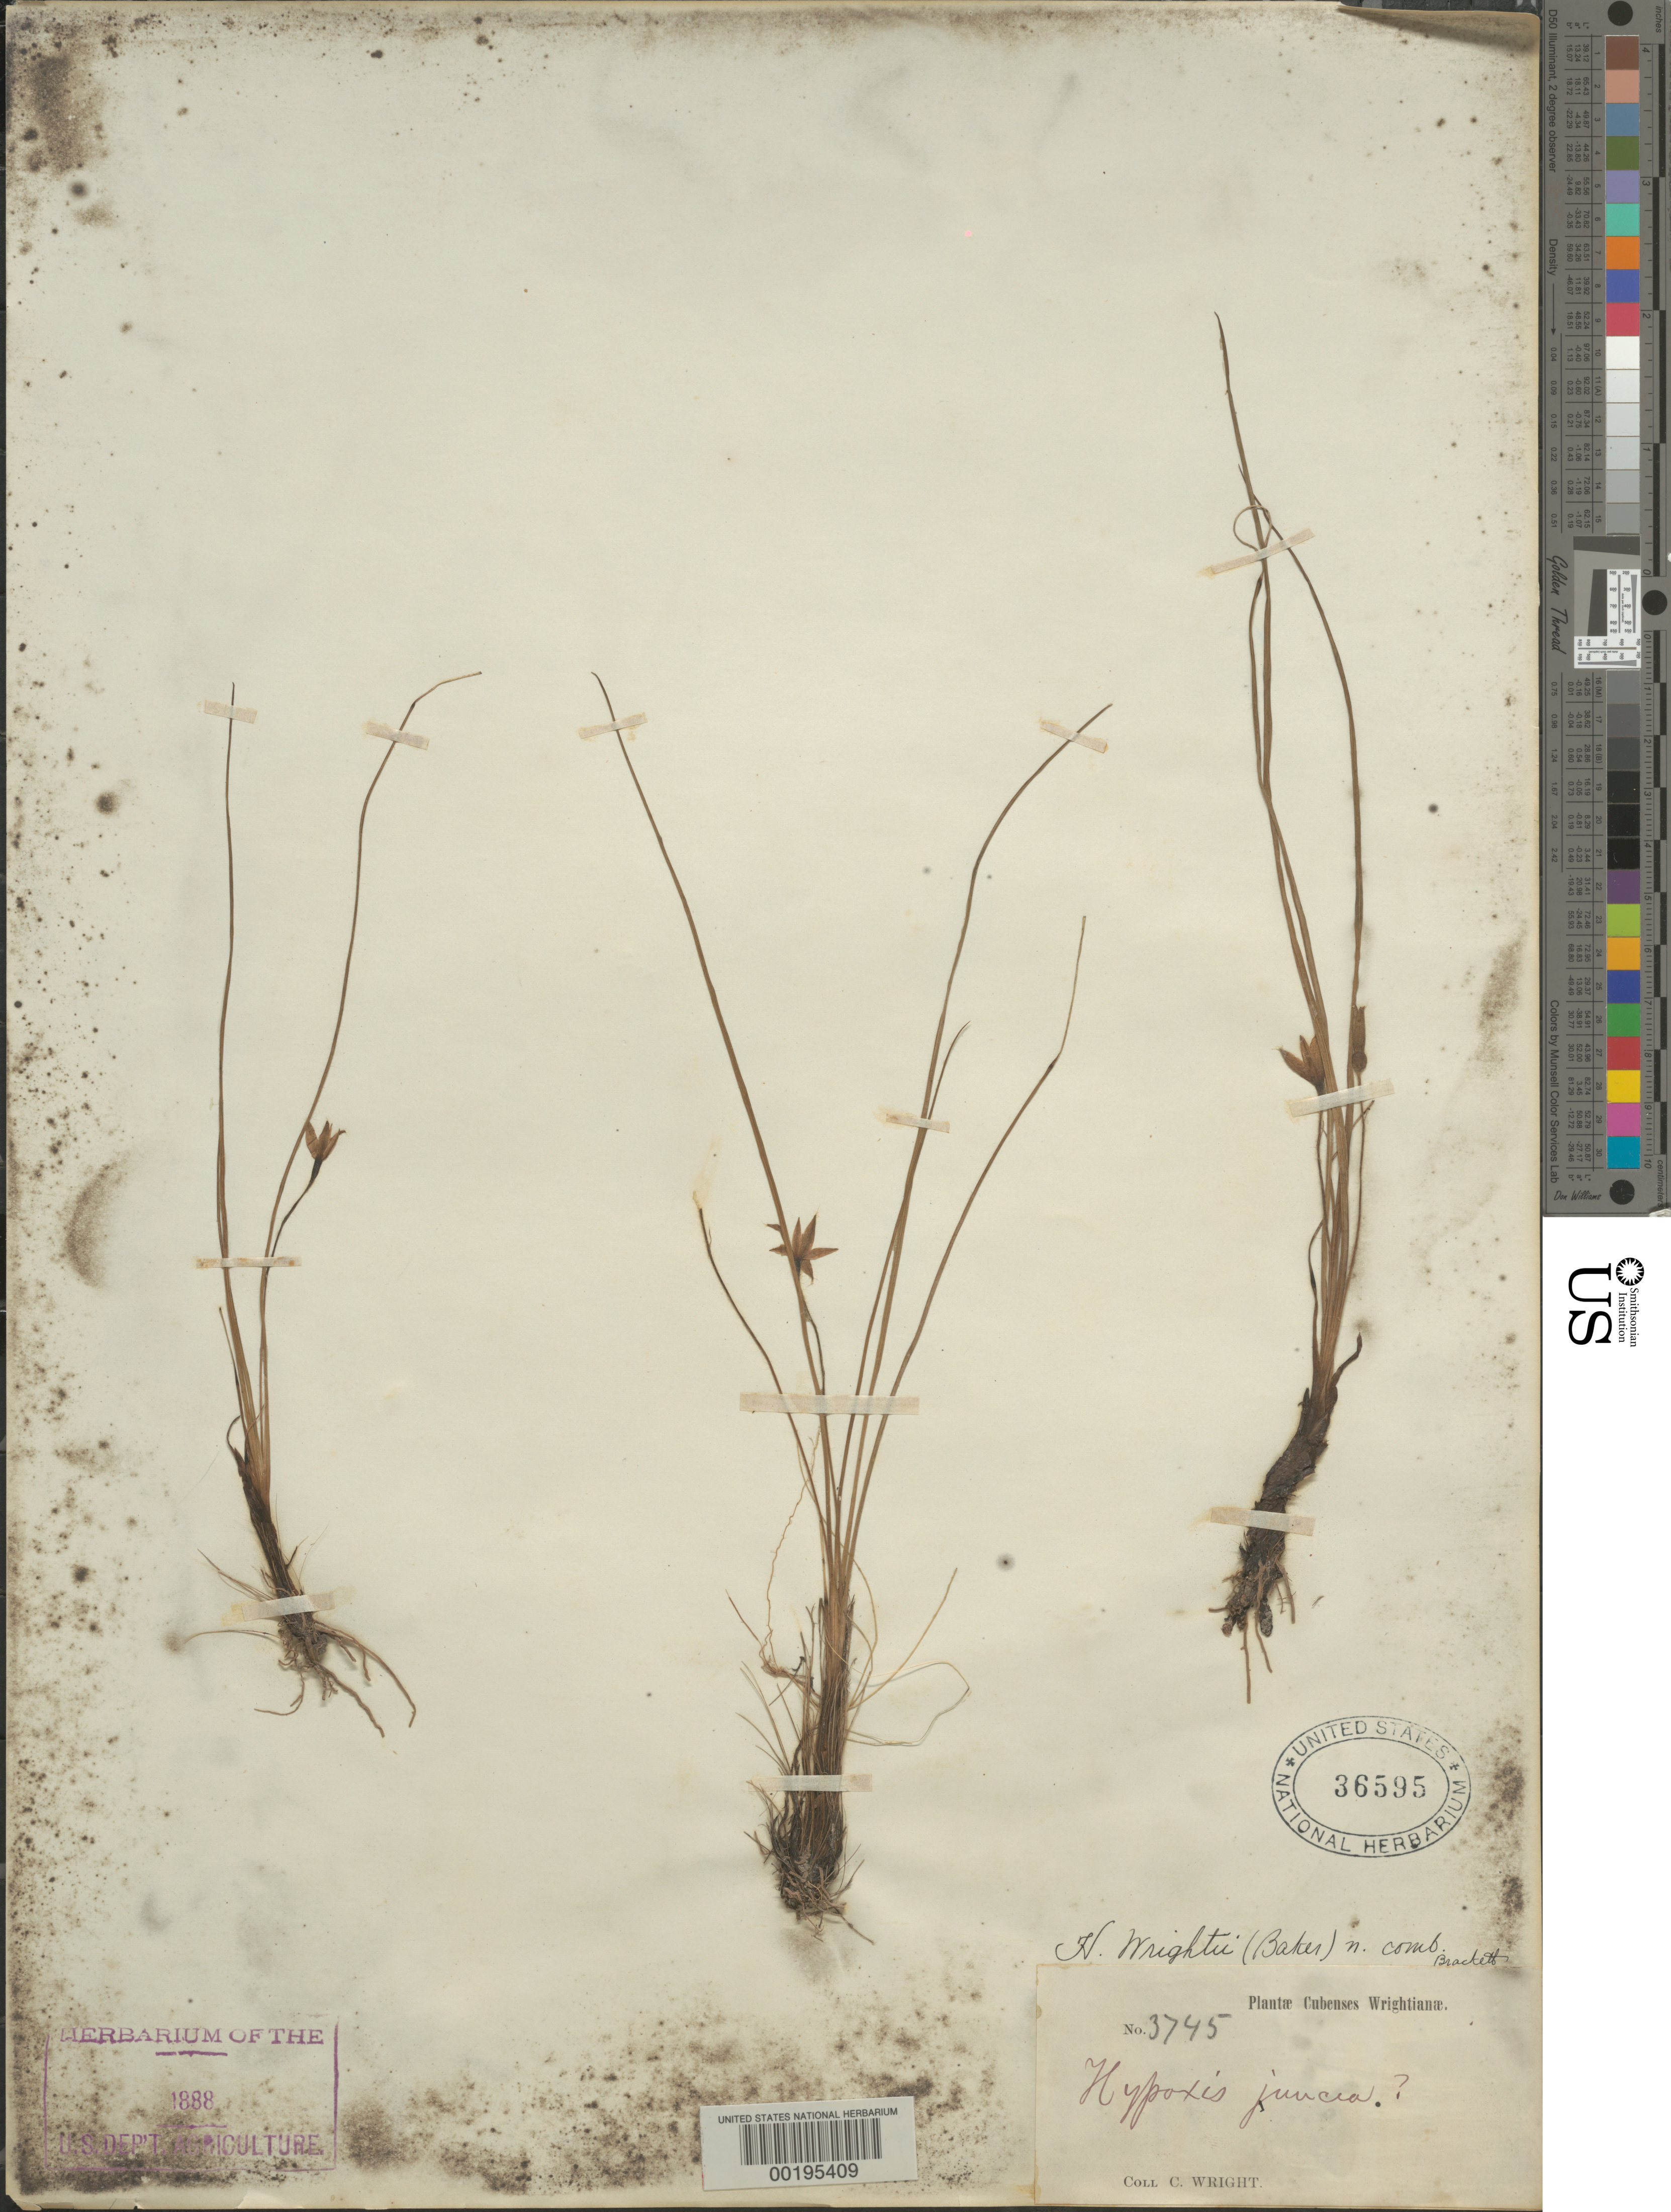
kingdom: Plantae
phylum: Tracheophyta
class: Liliopsida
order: Asparagales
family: Hypoxidaceae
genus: Hypoxis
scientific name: Hypoxis wrightii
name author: (Baker) Brackett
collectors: C. Wright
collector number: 3745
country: Cuba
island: Greater Antilles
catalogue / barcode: US 36595